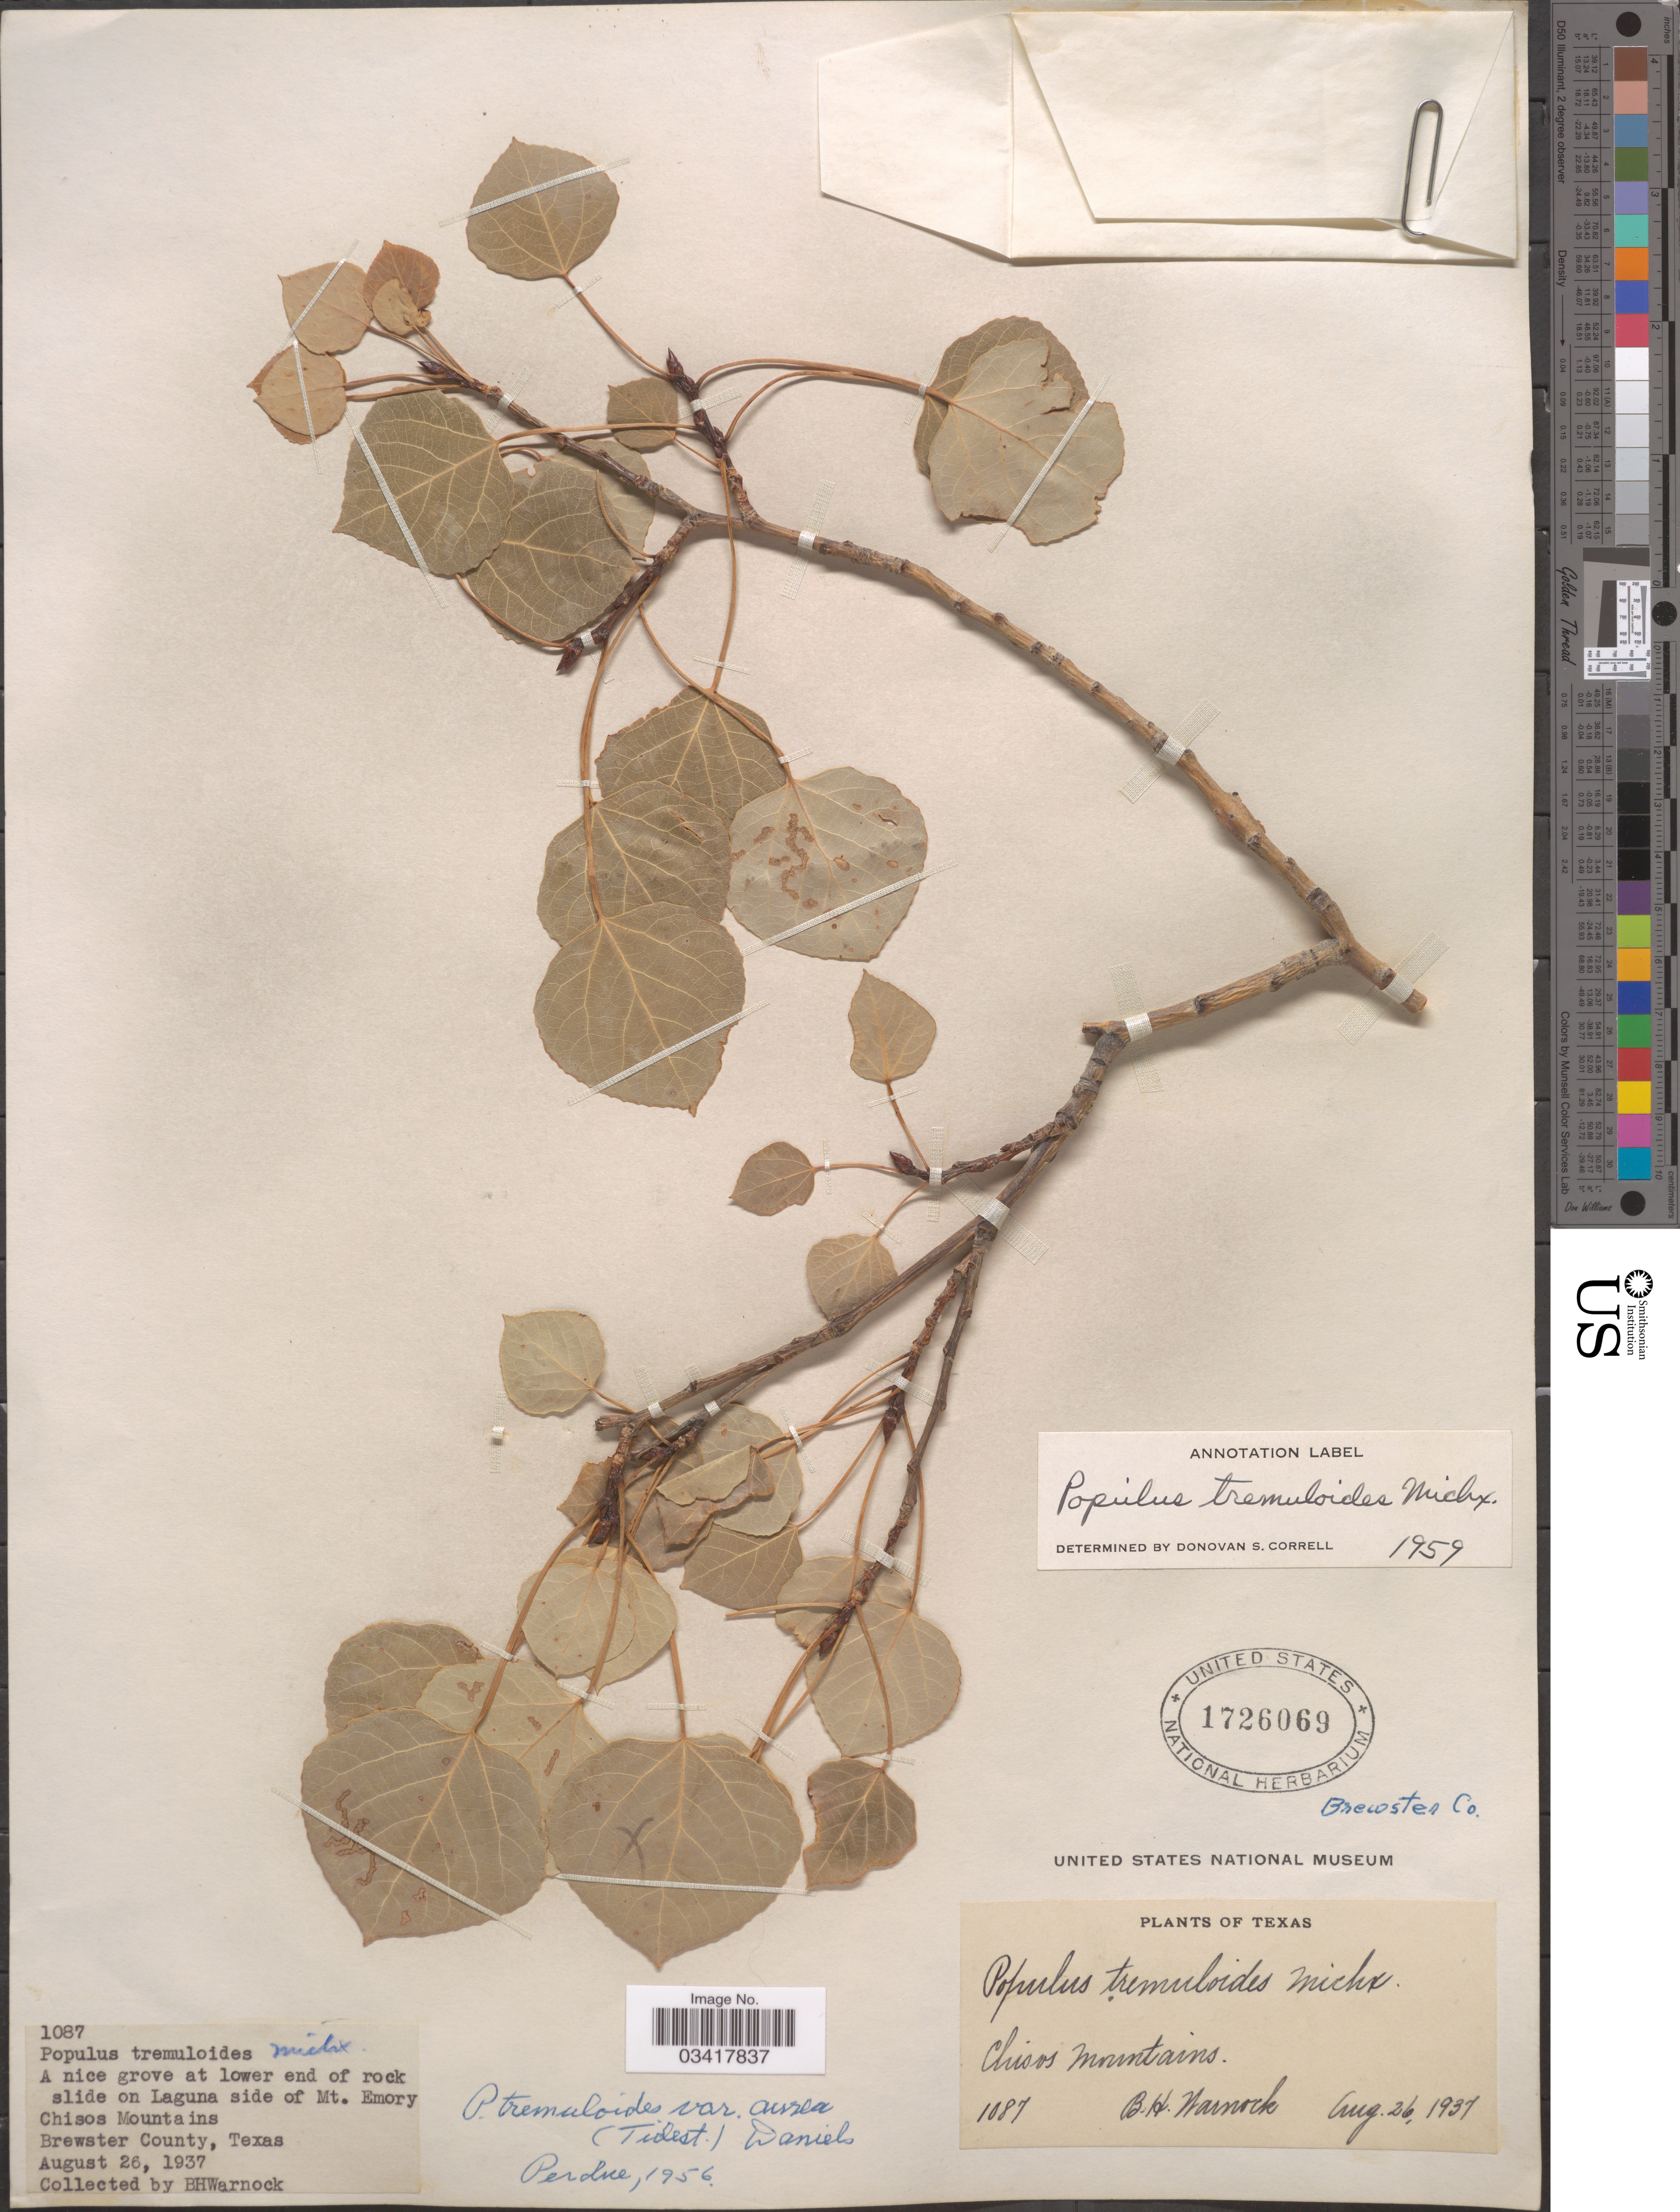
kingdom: Plantae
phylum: Tracheophyta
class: Magnoliopsida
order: Malpighiales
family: Salicaceae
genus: Populus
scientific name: Populus tremuloides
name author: Michx.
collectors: B. H. Warnock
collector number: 1087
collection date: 1937-08-26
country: United States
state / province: Texas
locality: At lower end of rock slide on Laguna side of Mt. Emory Chisos Mountains. Brewster County.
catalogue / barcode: US 1726069